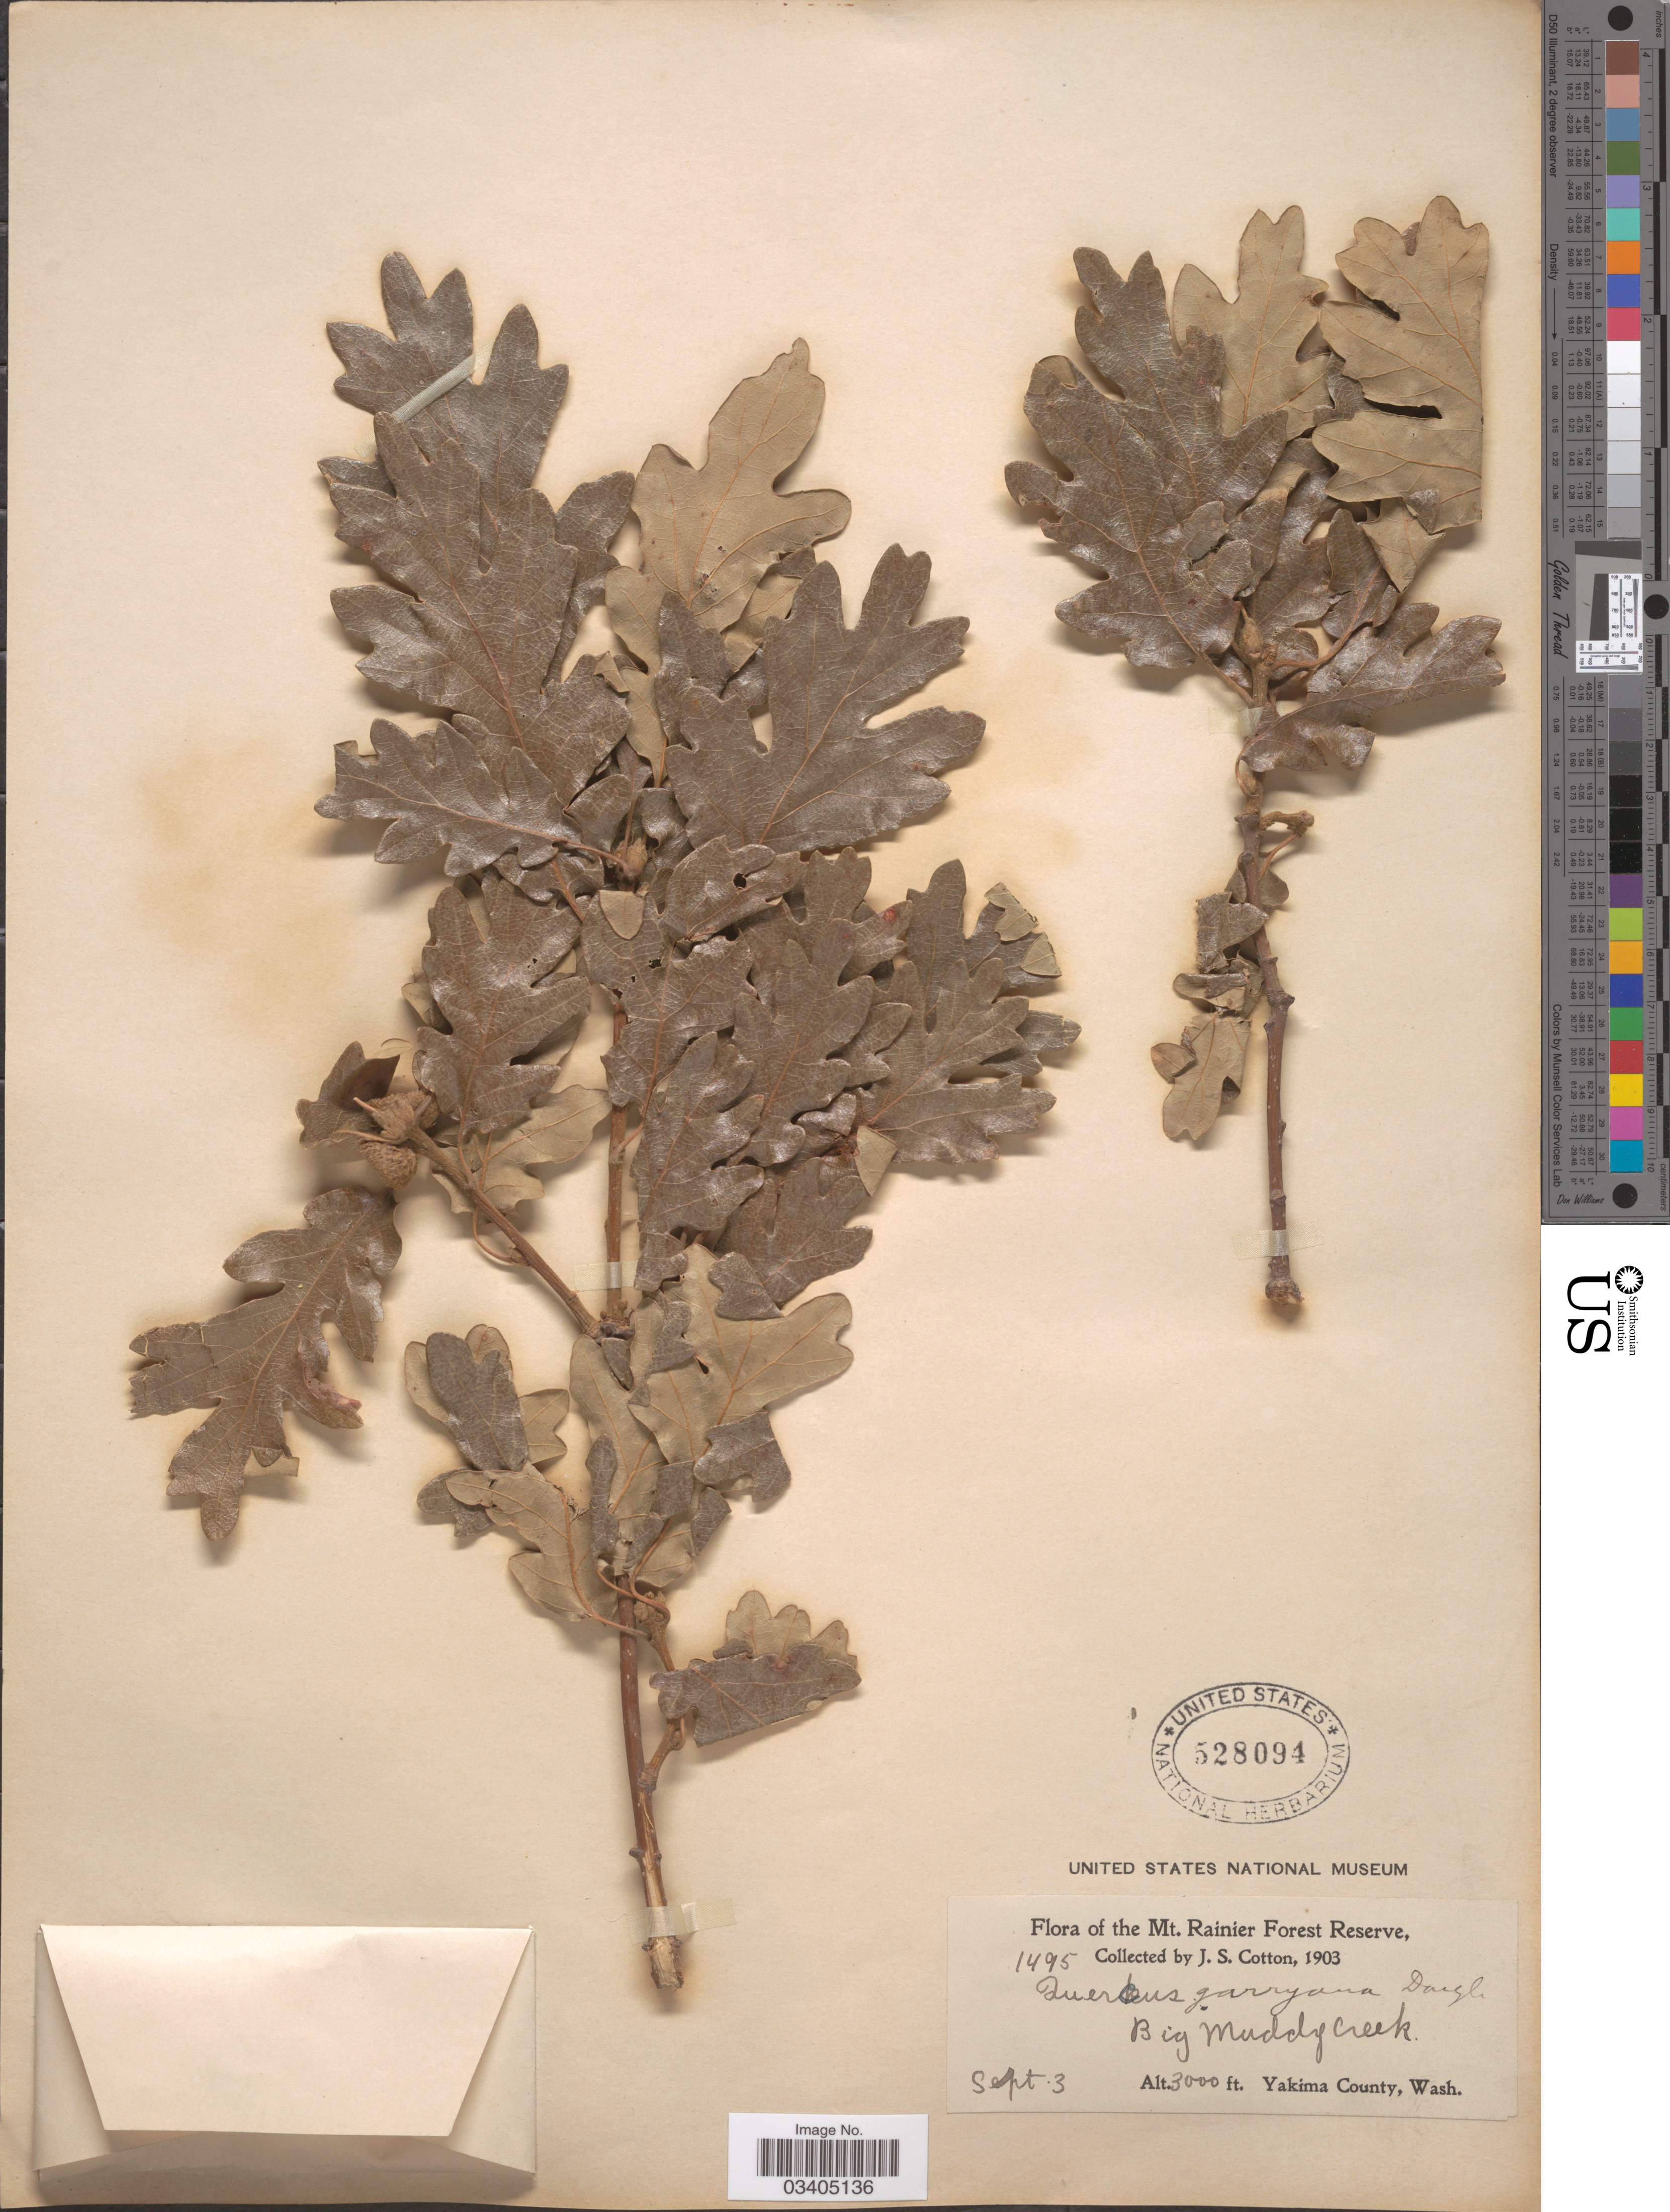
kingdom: Plantae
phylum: Tracheophyta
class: Magnoliopsida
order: Fagales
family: Fagaceae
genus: Quercus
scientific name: Quercus garryana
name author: Douglas ex Hook.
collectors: J. S. Cotton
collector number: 1495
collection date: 1903-09-03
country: United States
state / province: Washington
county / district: Yakima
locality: The Mt. Rainier Forest Reserve. Big Muddy Creek. Yakima County.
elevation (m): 914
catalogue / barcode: US 528094